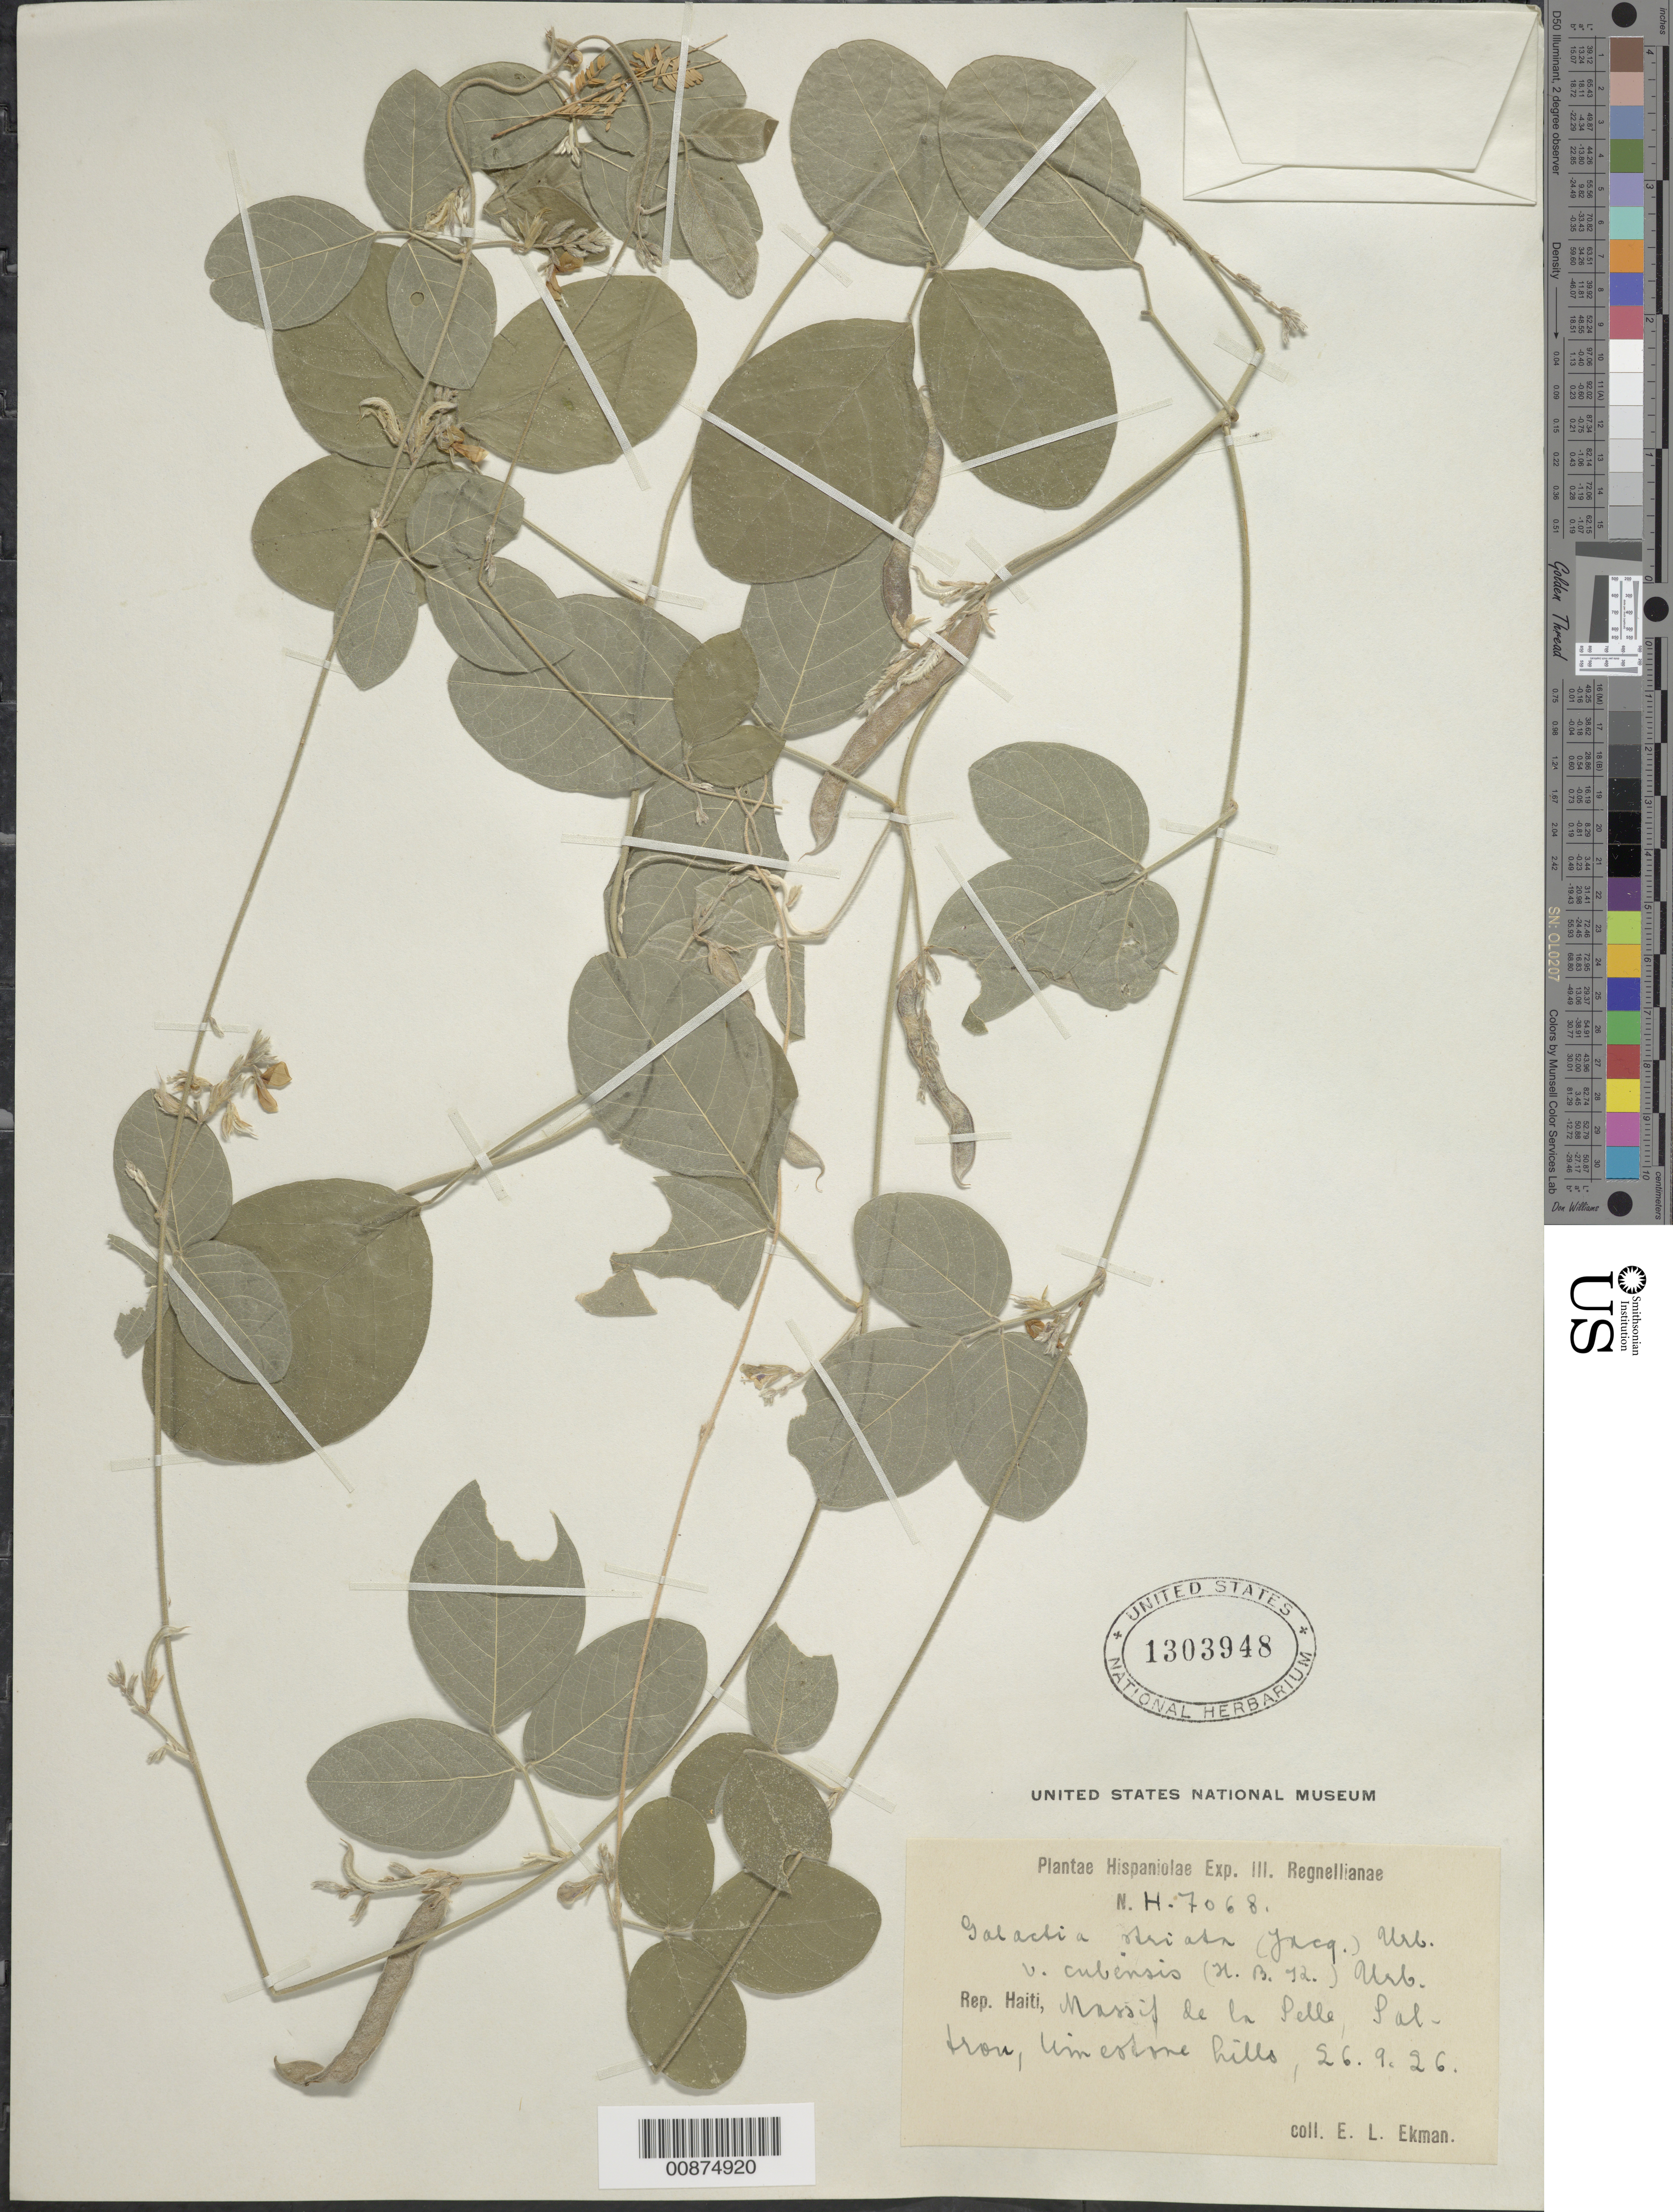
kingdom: Plantae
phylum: Tracheophyta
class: Magnoliopsida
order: Fabales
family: Fabaceae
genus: Galactia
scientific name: Galactia striata var. cubensis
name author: (Kunth) Urb.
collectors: E. L. Ekman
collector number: H 7068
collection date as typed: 26 Sep 1926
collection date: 1926-09-26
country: Haiti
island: Hispaniola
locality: Massif de la Selle, Saltrou.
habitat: Limestone hills.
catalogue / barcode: US 1303948